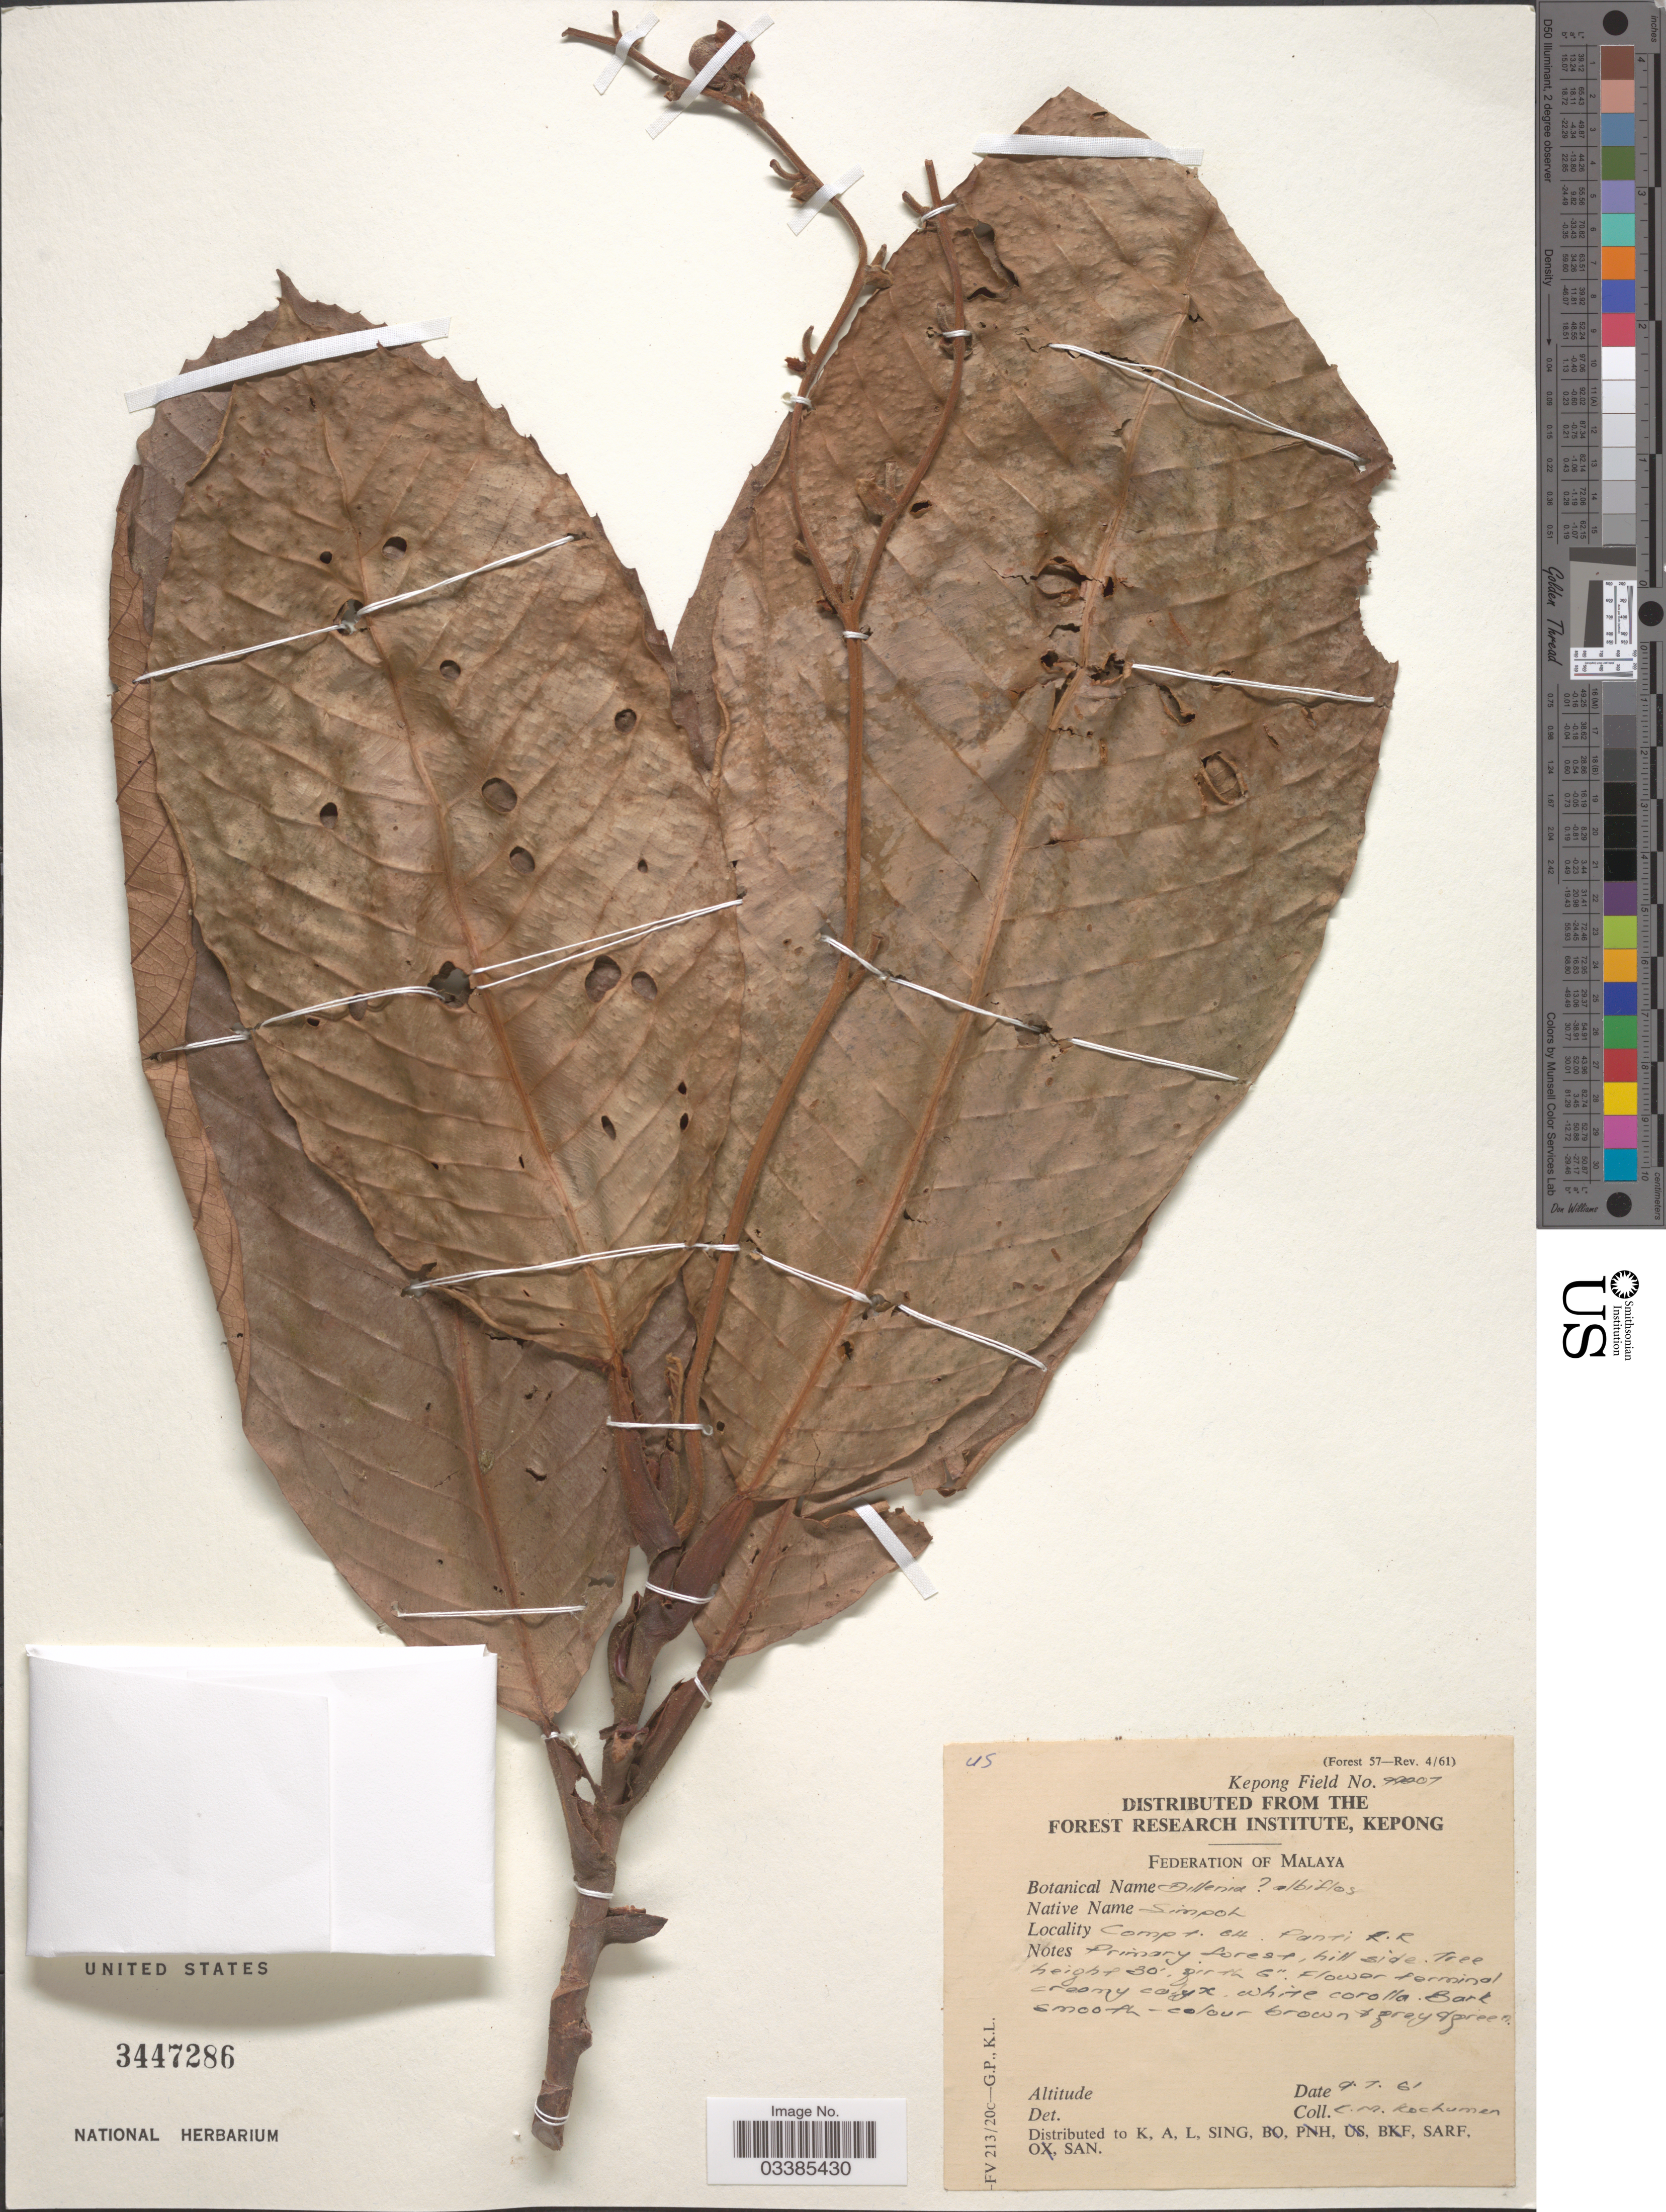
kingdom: Plantae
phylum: Tracheophyta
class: Magnoliopsida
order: Dilleniales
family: Dilleniaceae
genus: Dillenia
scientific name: Dillenia albiflos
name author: (Ridl.) Hoogland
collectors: K. Kochummen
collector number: Kepong Field 99007*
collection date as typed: Transcribed d/m/y: 9/7/61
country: Malaysia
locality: Federation of Malaya, Camp n 64. Panti [interpreted] R. R.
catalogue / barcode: US 3447286